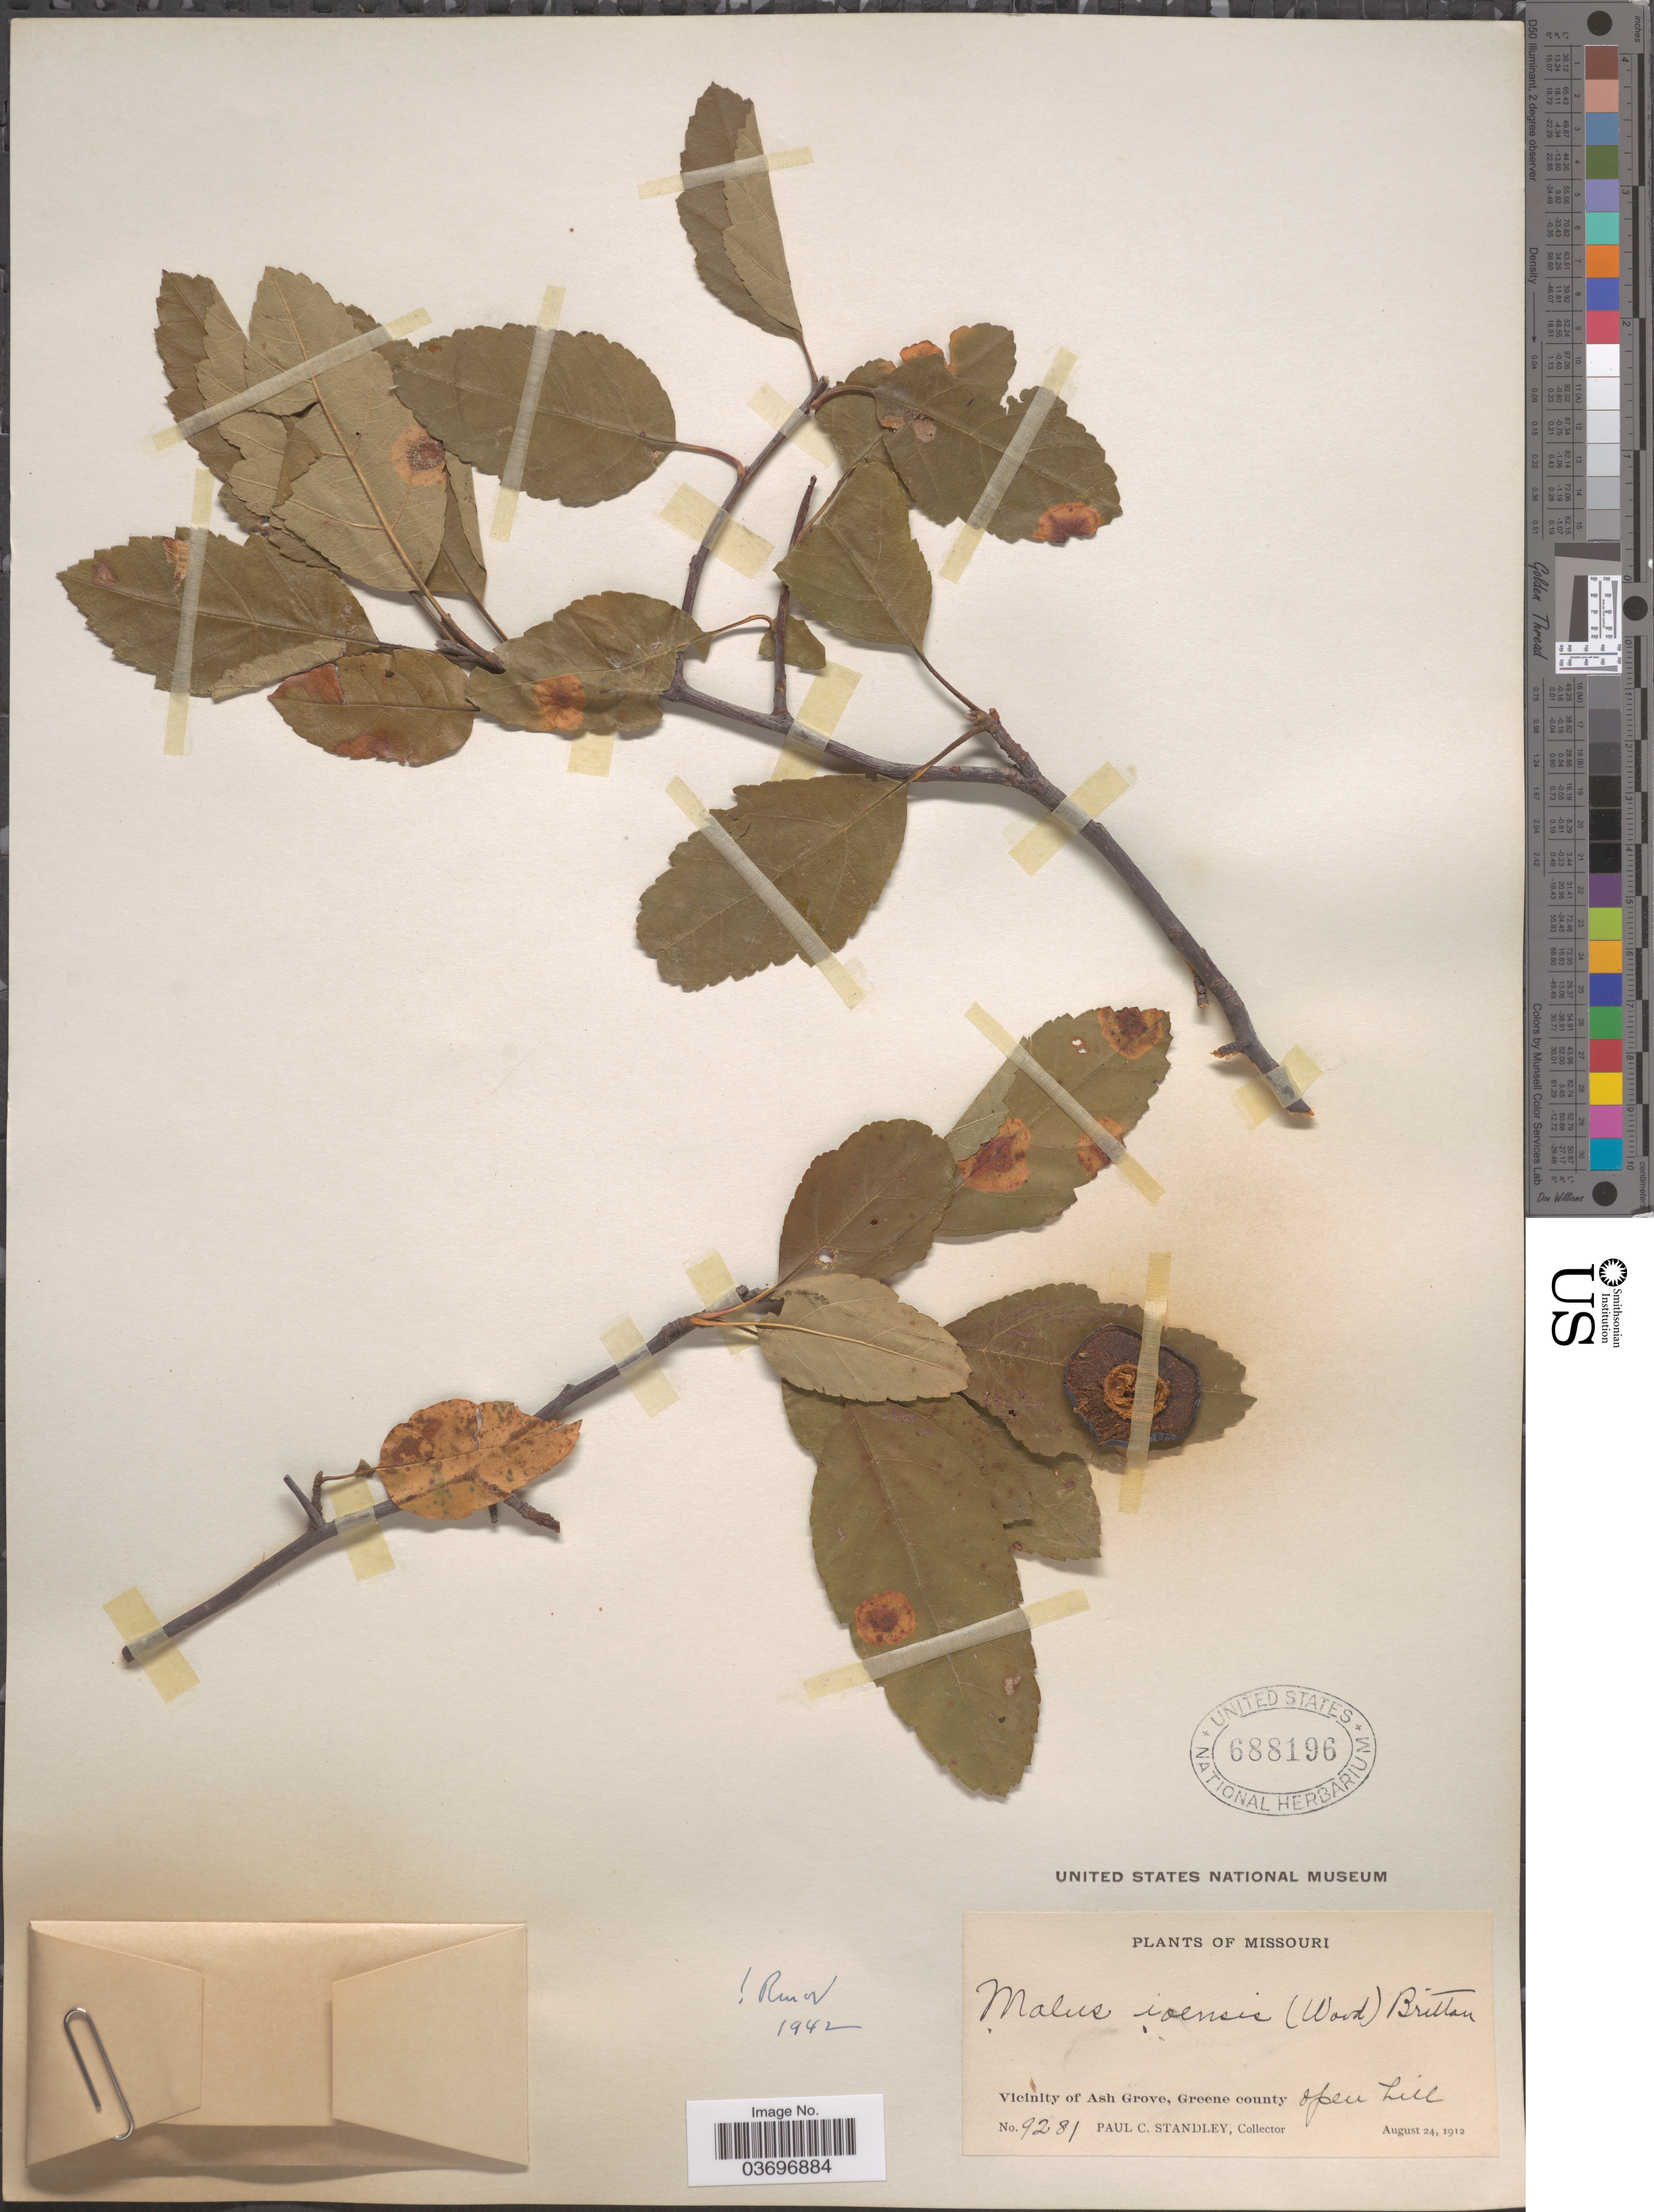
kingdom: Plantae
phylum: Tracheophyta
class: Magnoliopsida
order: Rosales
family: Rosaceae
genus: Malus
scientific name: Malus ioensis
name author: (Alph. Wood) Britton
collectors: P. C. Standley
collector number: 9281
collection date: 1912-08-24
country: United States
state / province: Missouri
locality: Vicinity of Ash Grove, Greene county.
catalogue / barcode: US 688196